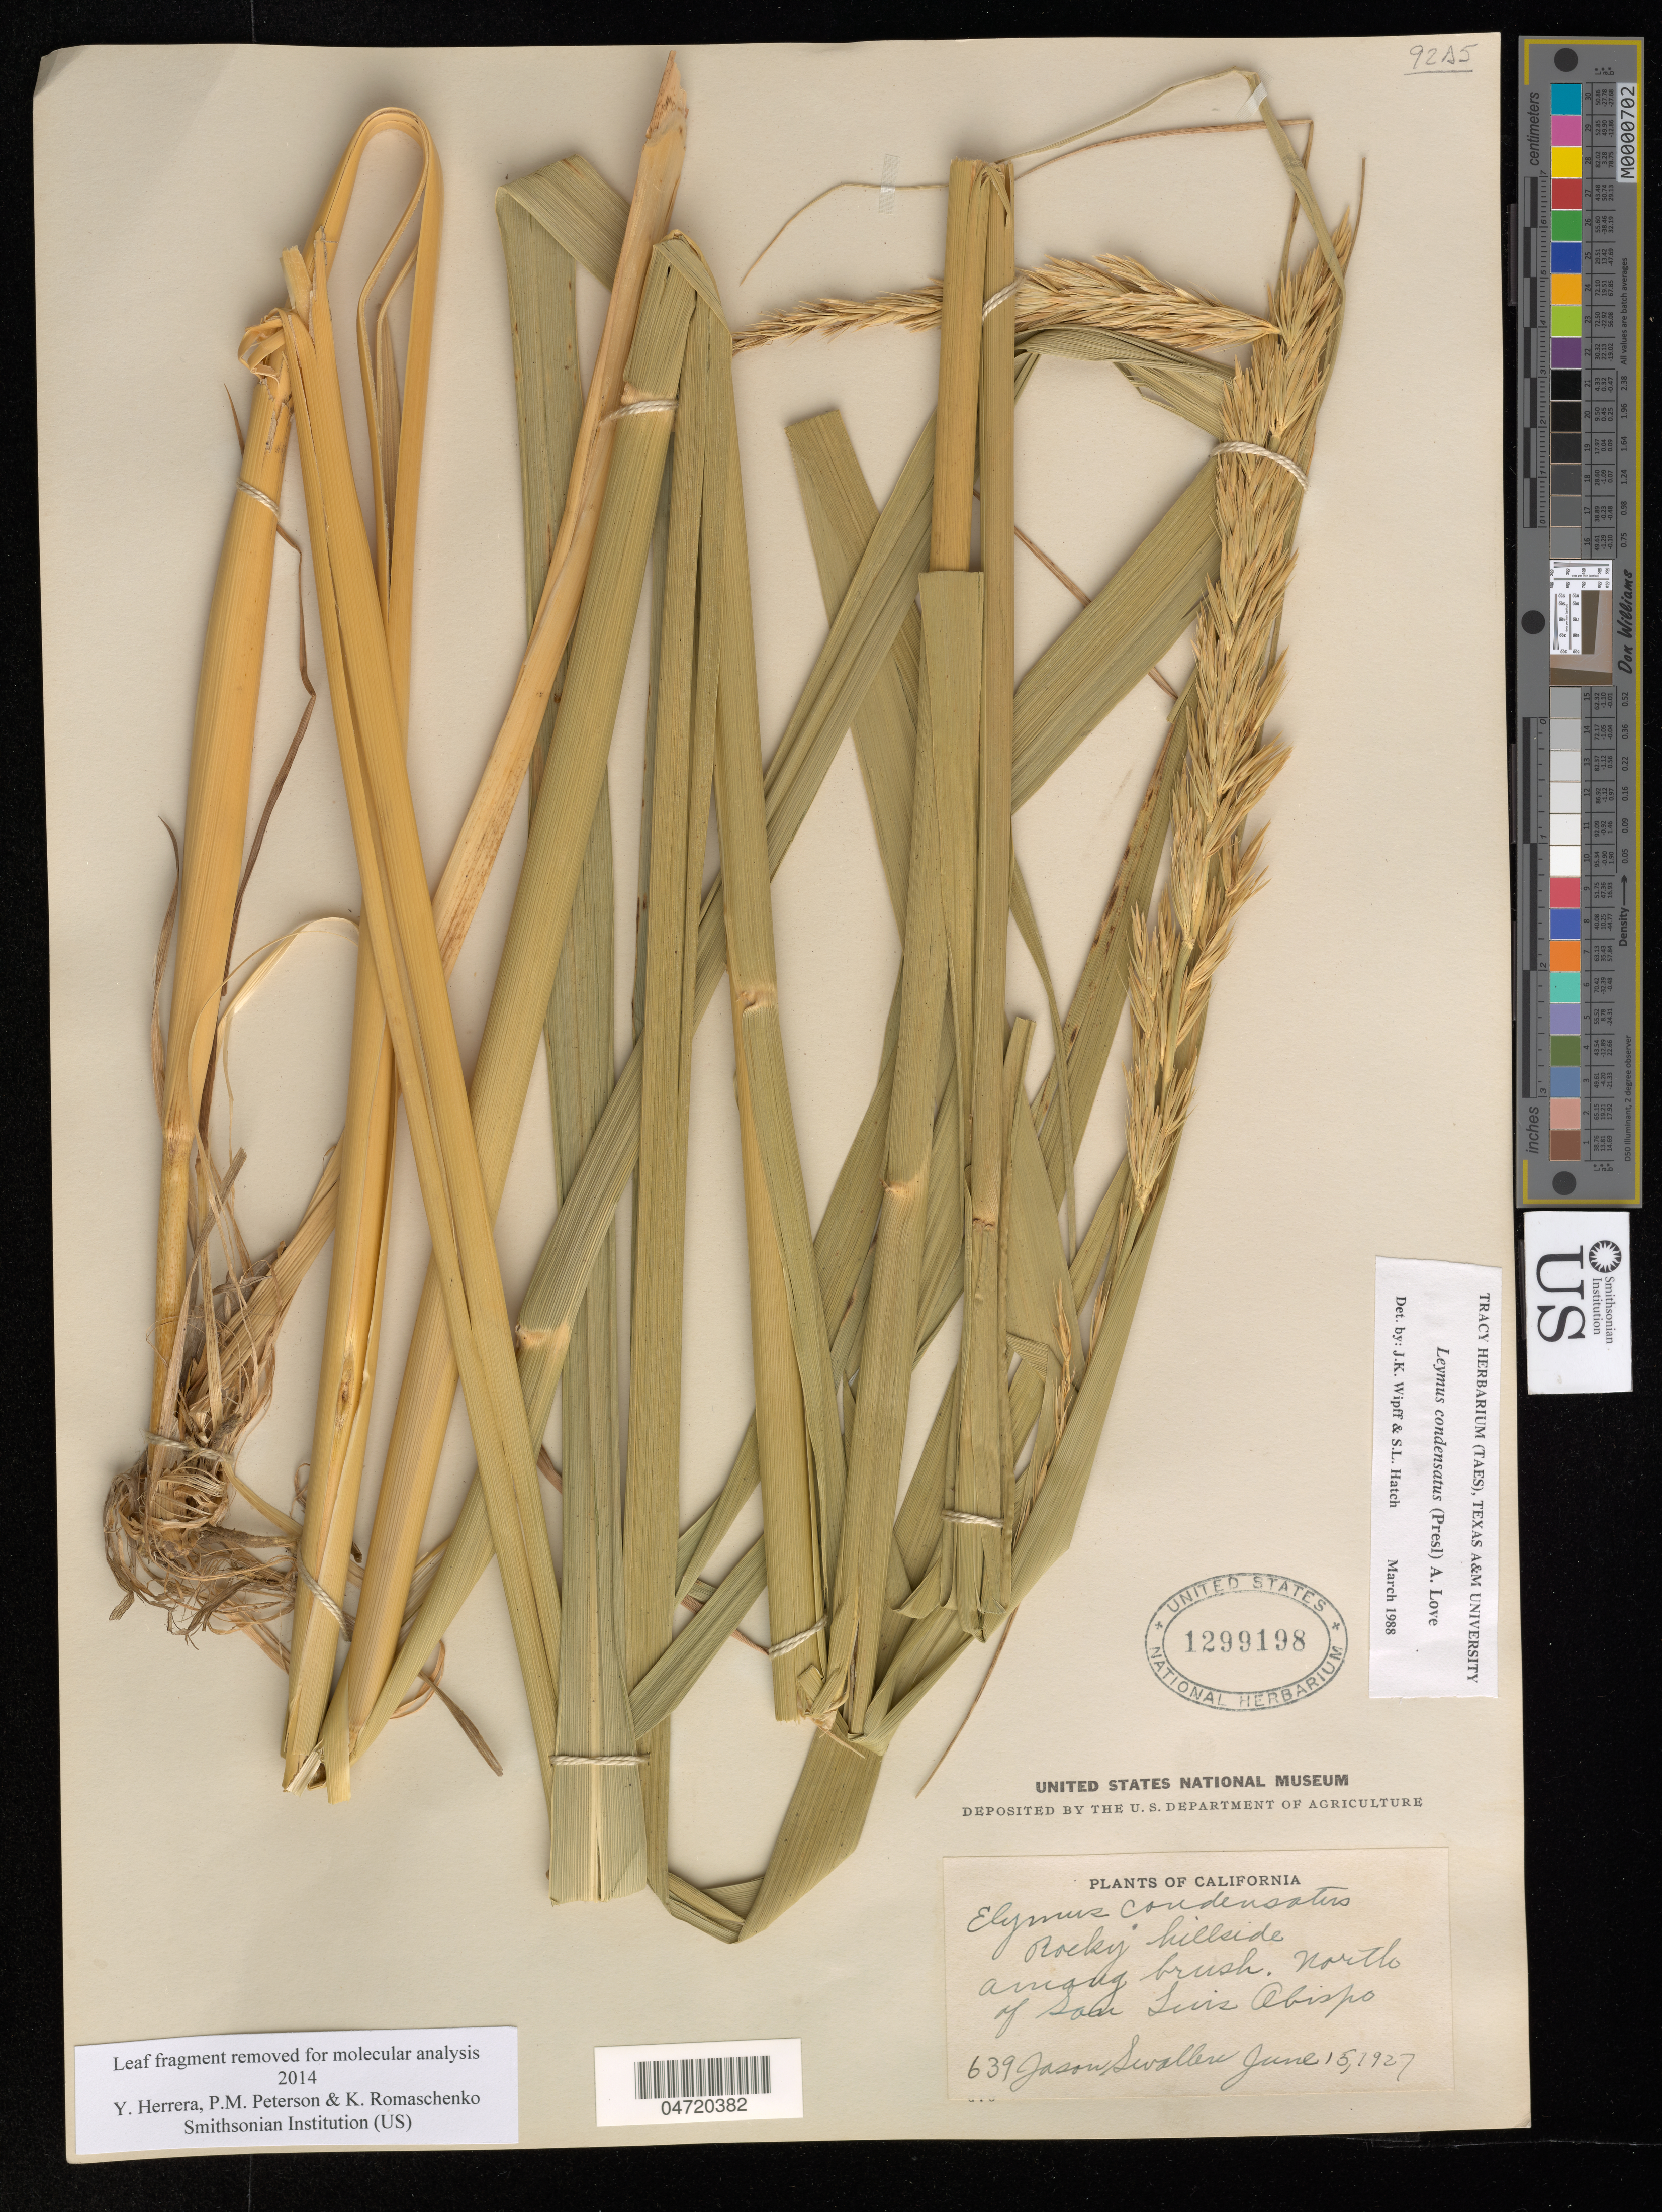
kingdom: Plantae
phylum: Tracheophyta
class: Liliopsida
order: Poales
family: Poaceae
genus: Leymus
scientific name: Leymus condensatus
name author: (J. Presl) Á. Löve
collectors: J. R. Swallen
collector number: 639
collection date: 1927-06-15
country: United States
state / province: California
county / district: San Luiz Obispo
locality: Rocky hillside. North of San Luiz Obispo.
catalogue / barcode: US 1299198